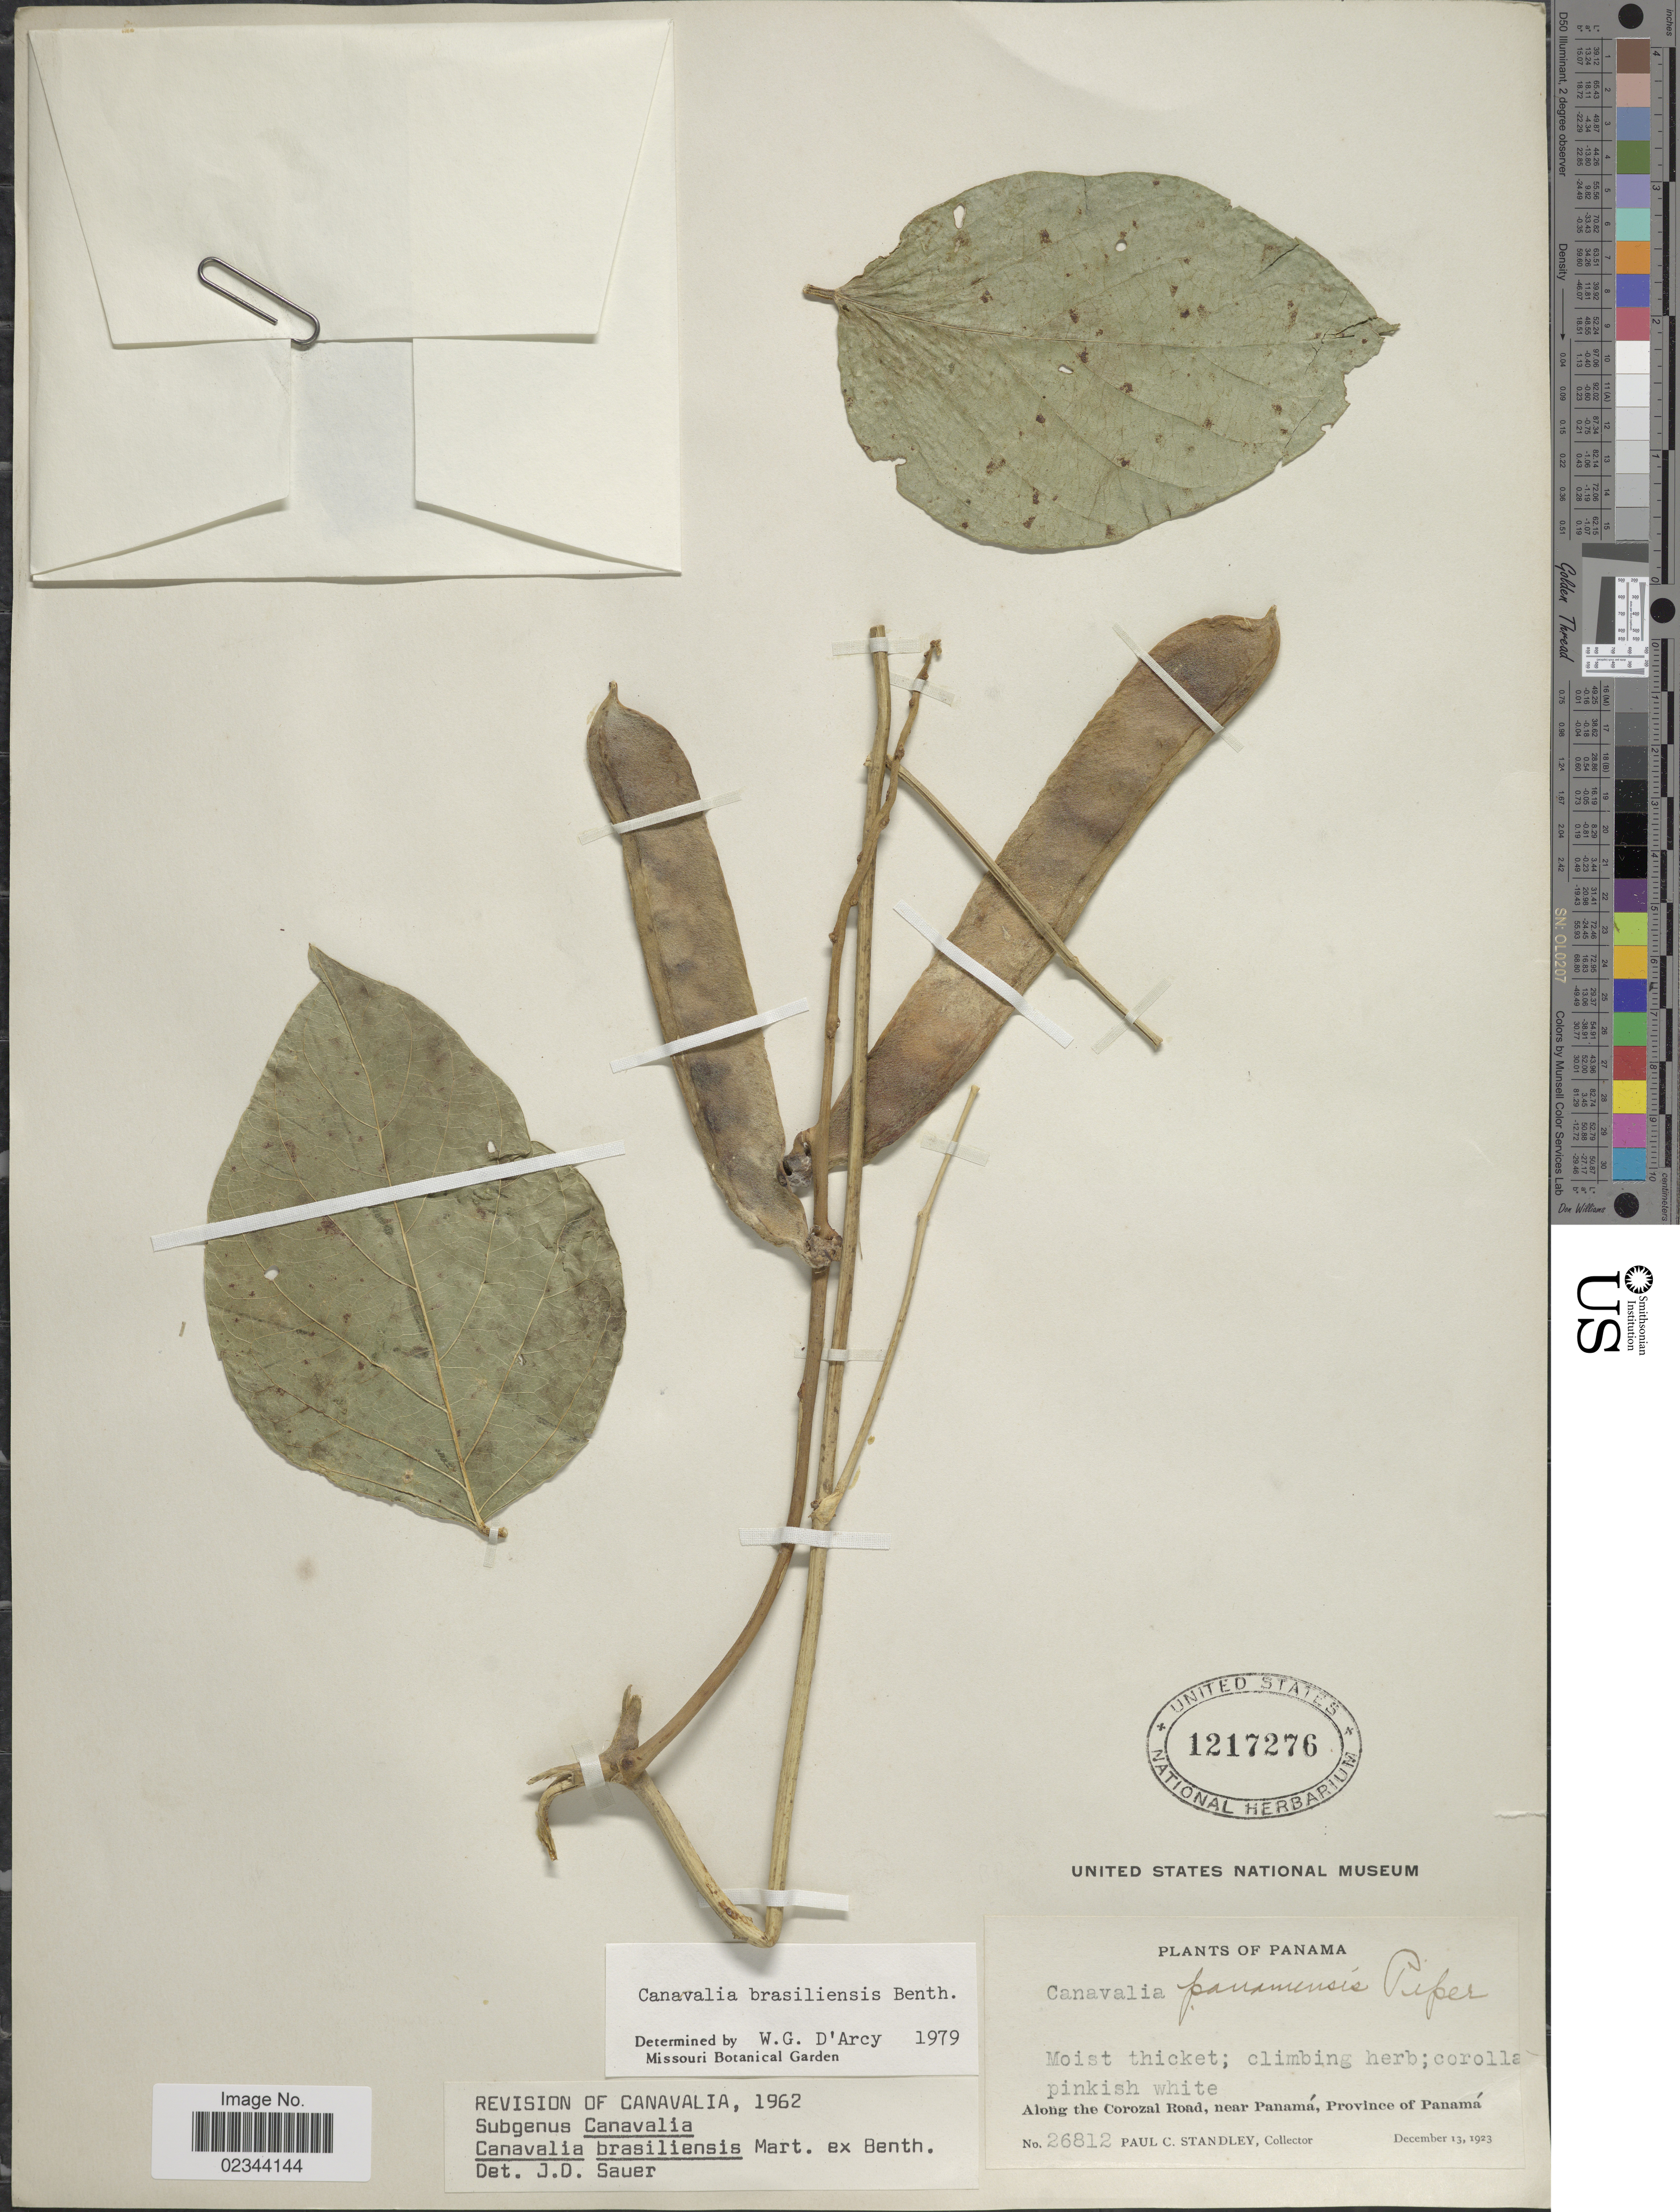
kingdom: Plantae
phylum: Tracheophyta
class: Magnoliopsida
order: Fabales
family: Fabaceae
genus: Canavalia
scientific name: Canavalia brasiliensis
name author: Mart. ex Benth.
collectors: P. C. Standley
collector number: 26812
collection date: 1923-12-13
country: Panama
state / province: Panamá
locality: Along the Corozal Road, near Panama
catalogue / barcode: US 1217276